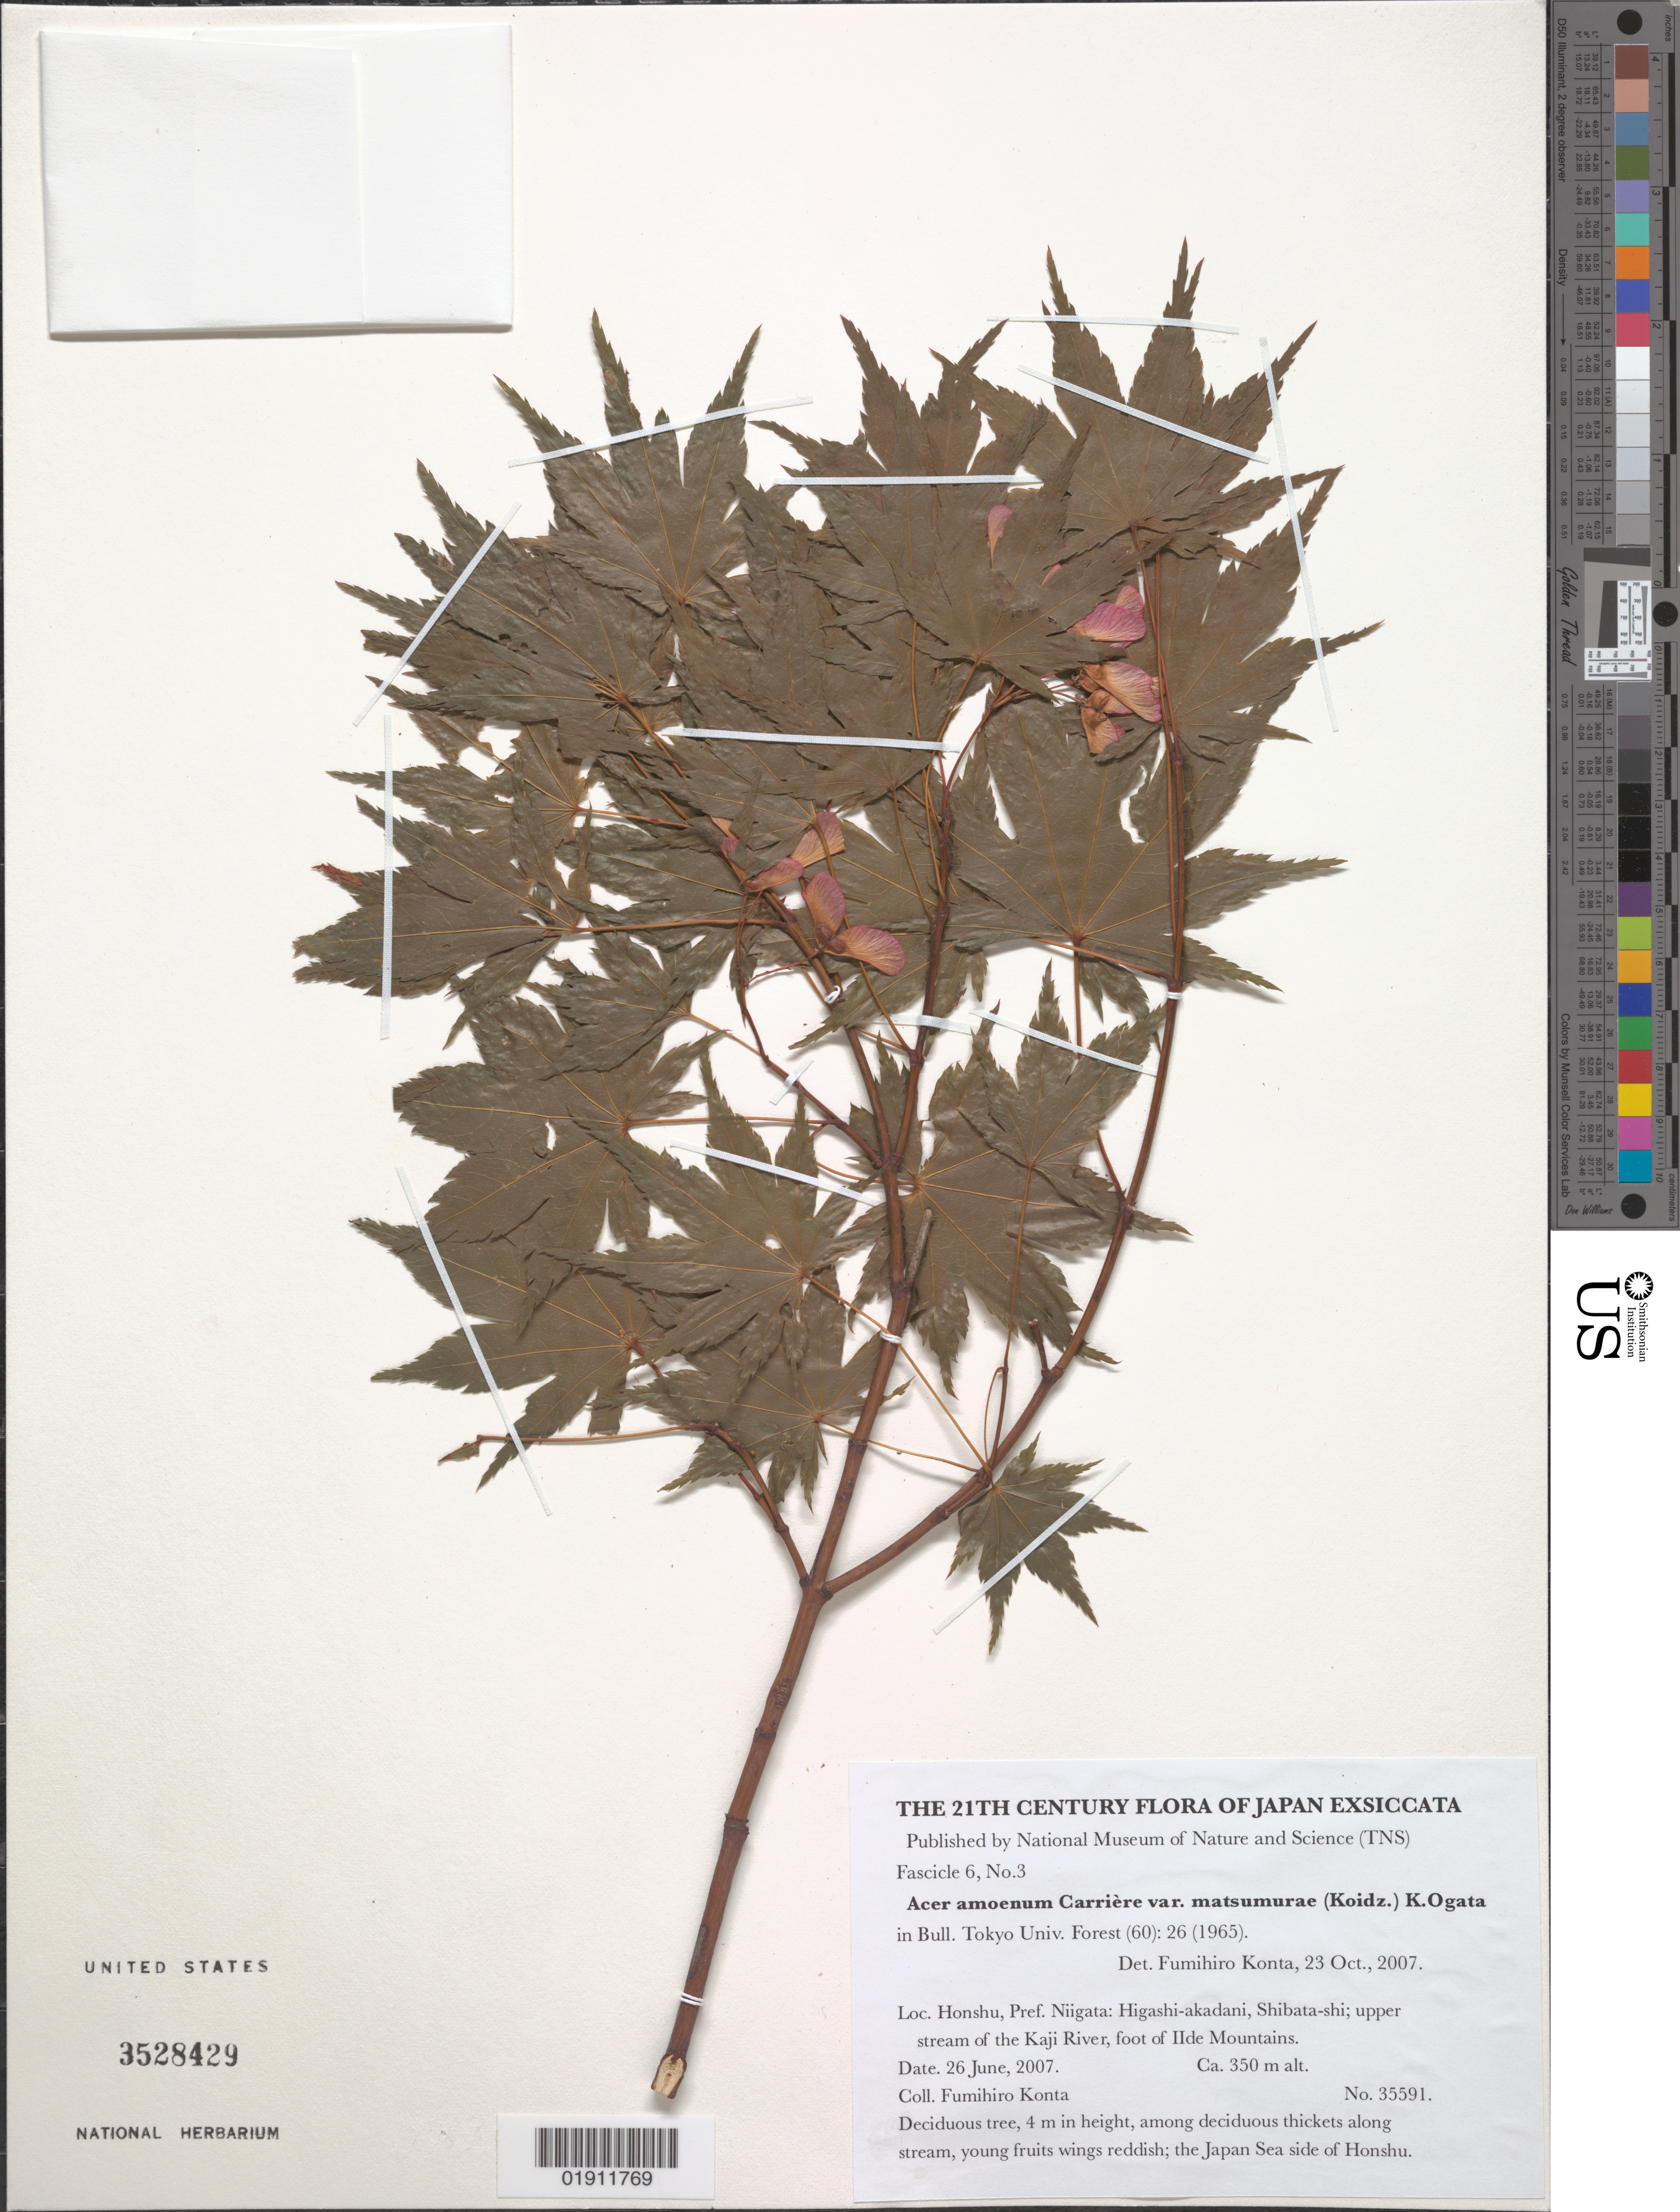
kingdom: Plantae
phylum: Tracheophyta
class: Magnoliopsida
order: Sapindales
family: Sapindaceae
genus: Acer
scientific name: Acer amoenum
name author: Carrière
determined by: Konta, Fumihiro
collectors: F. Konta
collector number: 35591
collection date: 2007-06-26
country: Japan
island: Honshu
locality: Honshu, Pref. Niigata: Higashi-akadani, Shibata-shi, upper stream of the Kaji River, foot of Ilde Mountains; the Japan Sea side of Honshu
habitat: Among deciduous thickets along stream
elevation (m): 350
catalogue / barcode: US 3528429